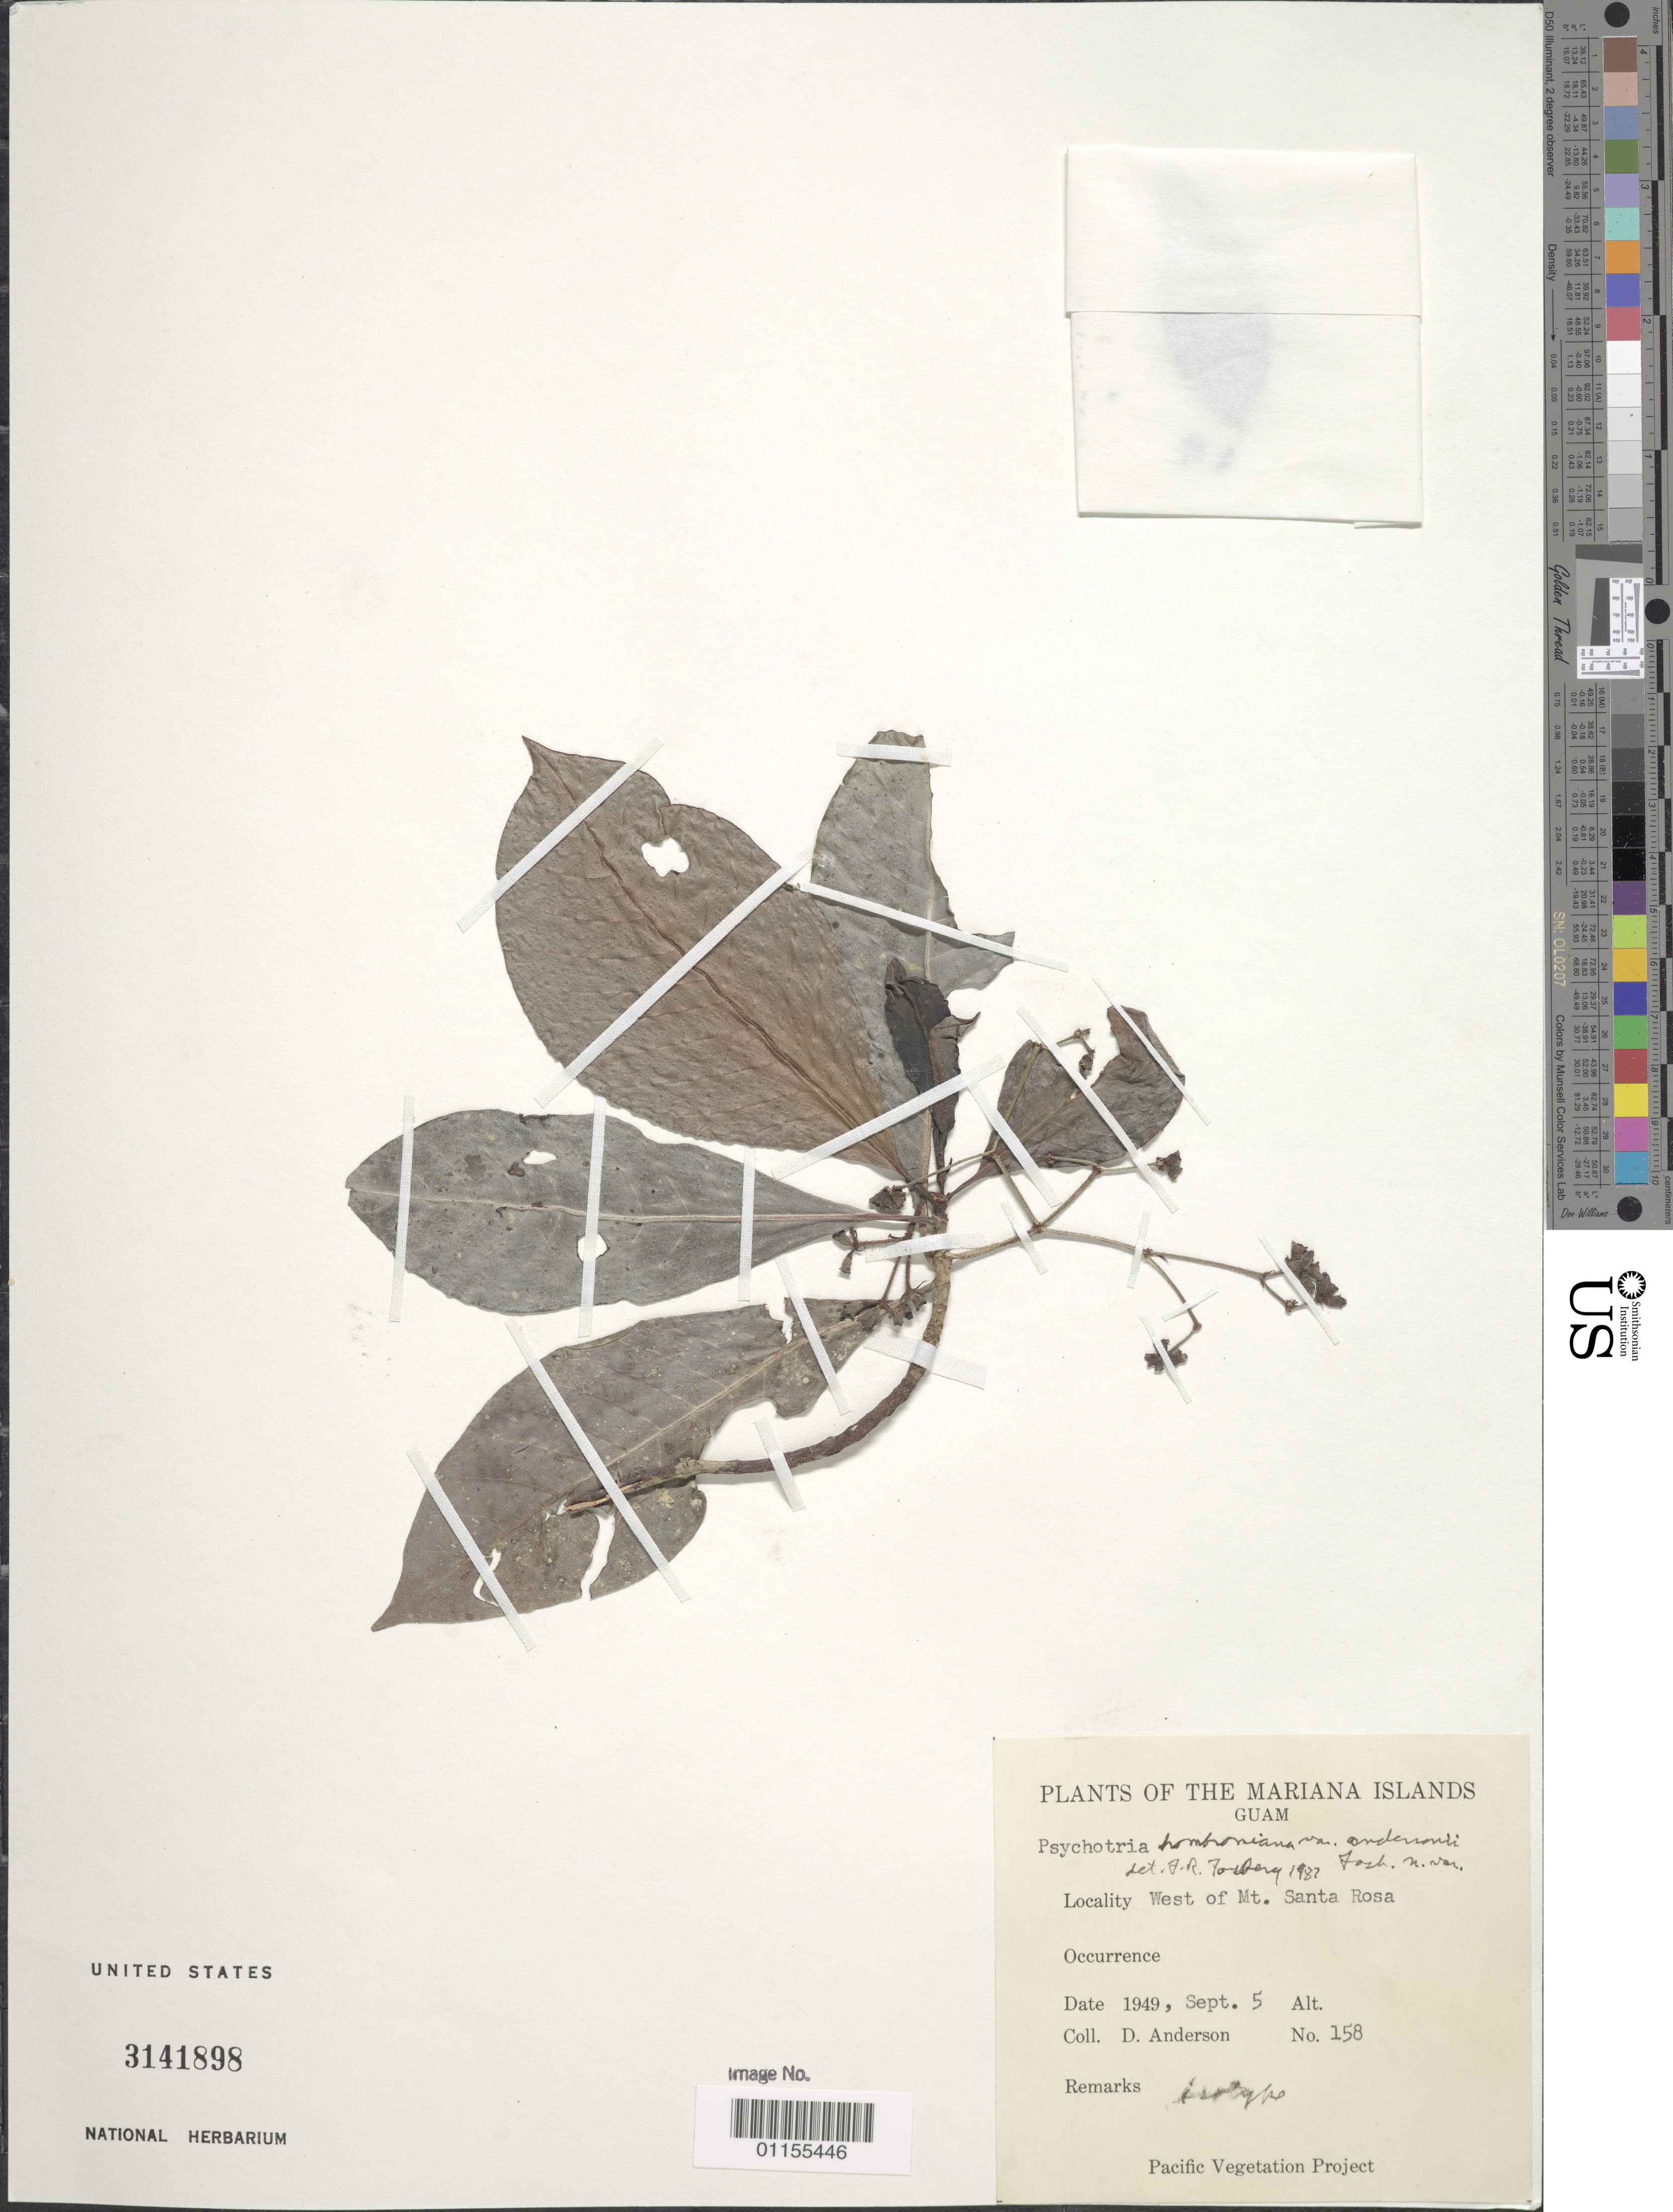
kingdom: Plantae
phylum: Tracheophyta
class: Magnoliopsida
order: Gentianales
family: Rubiaceae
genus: Psychotria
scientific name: Psychotria hombroniana var. andersonii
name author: Fosberg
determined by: Fosberg, F. R.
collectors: D. Anderson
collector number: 158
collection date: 1949-09-05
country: Guam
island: Guam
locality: West of Mt. Santa Rosa.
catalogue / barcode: US 3141898